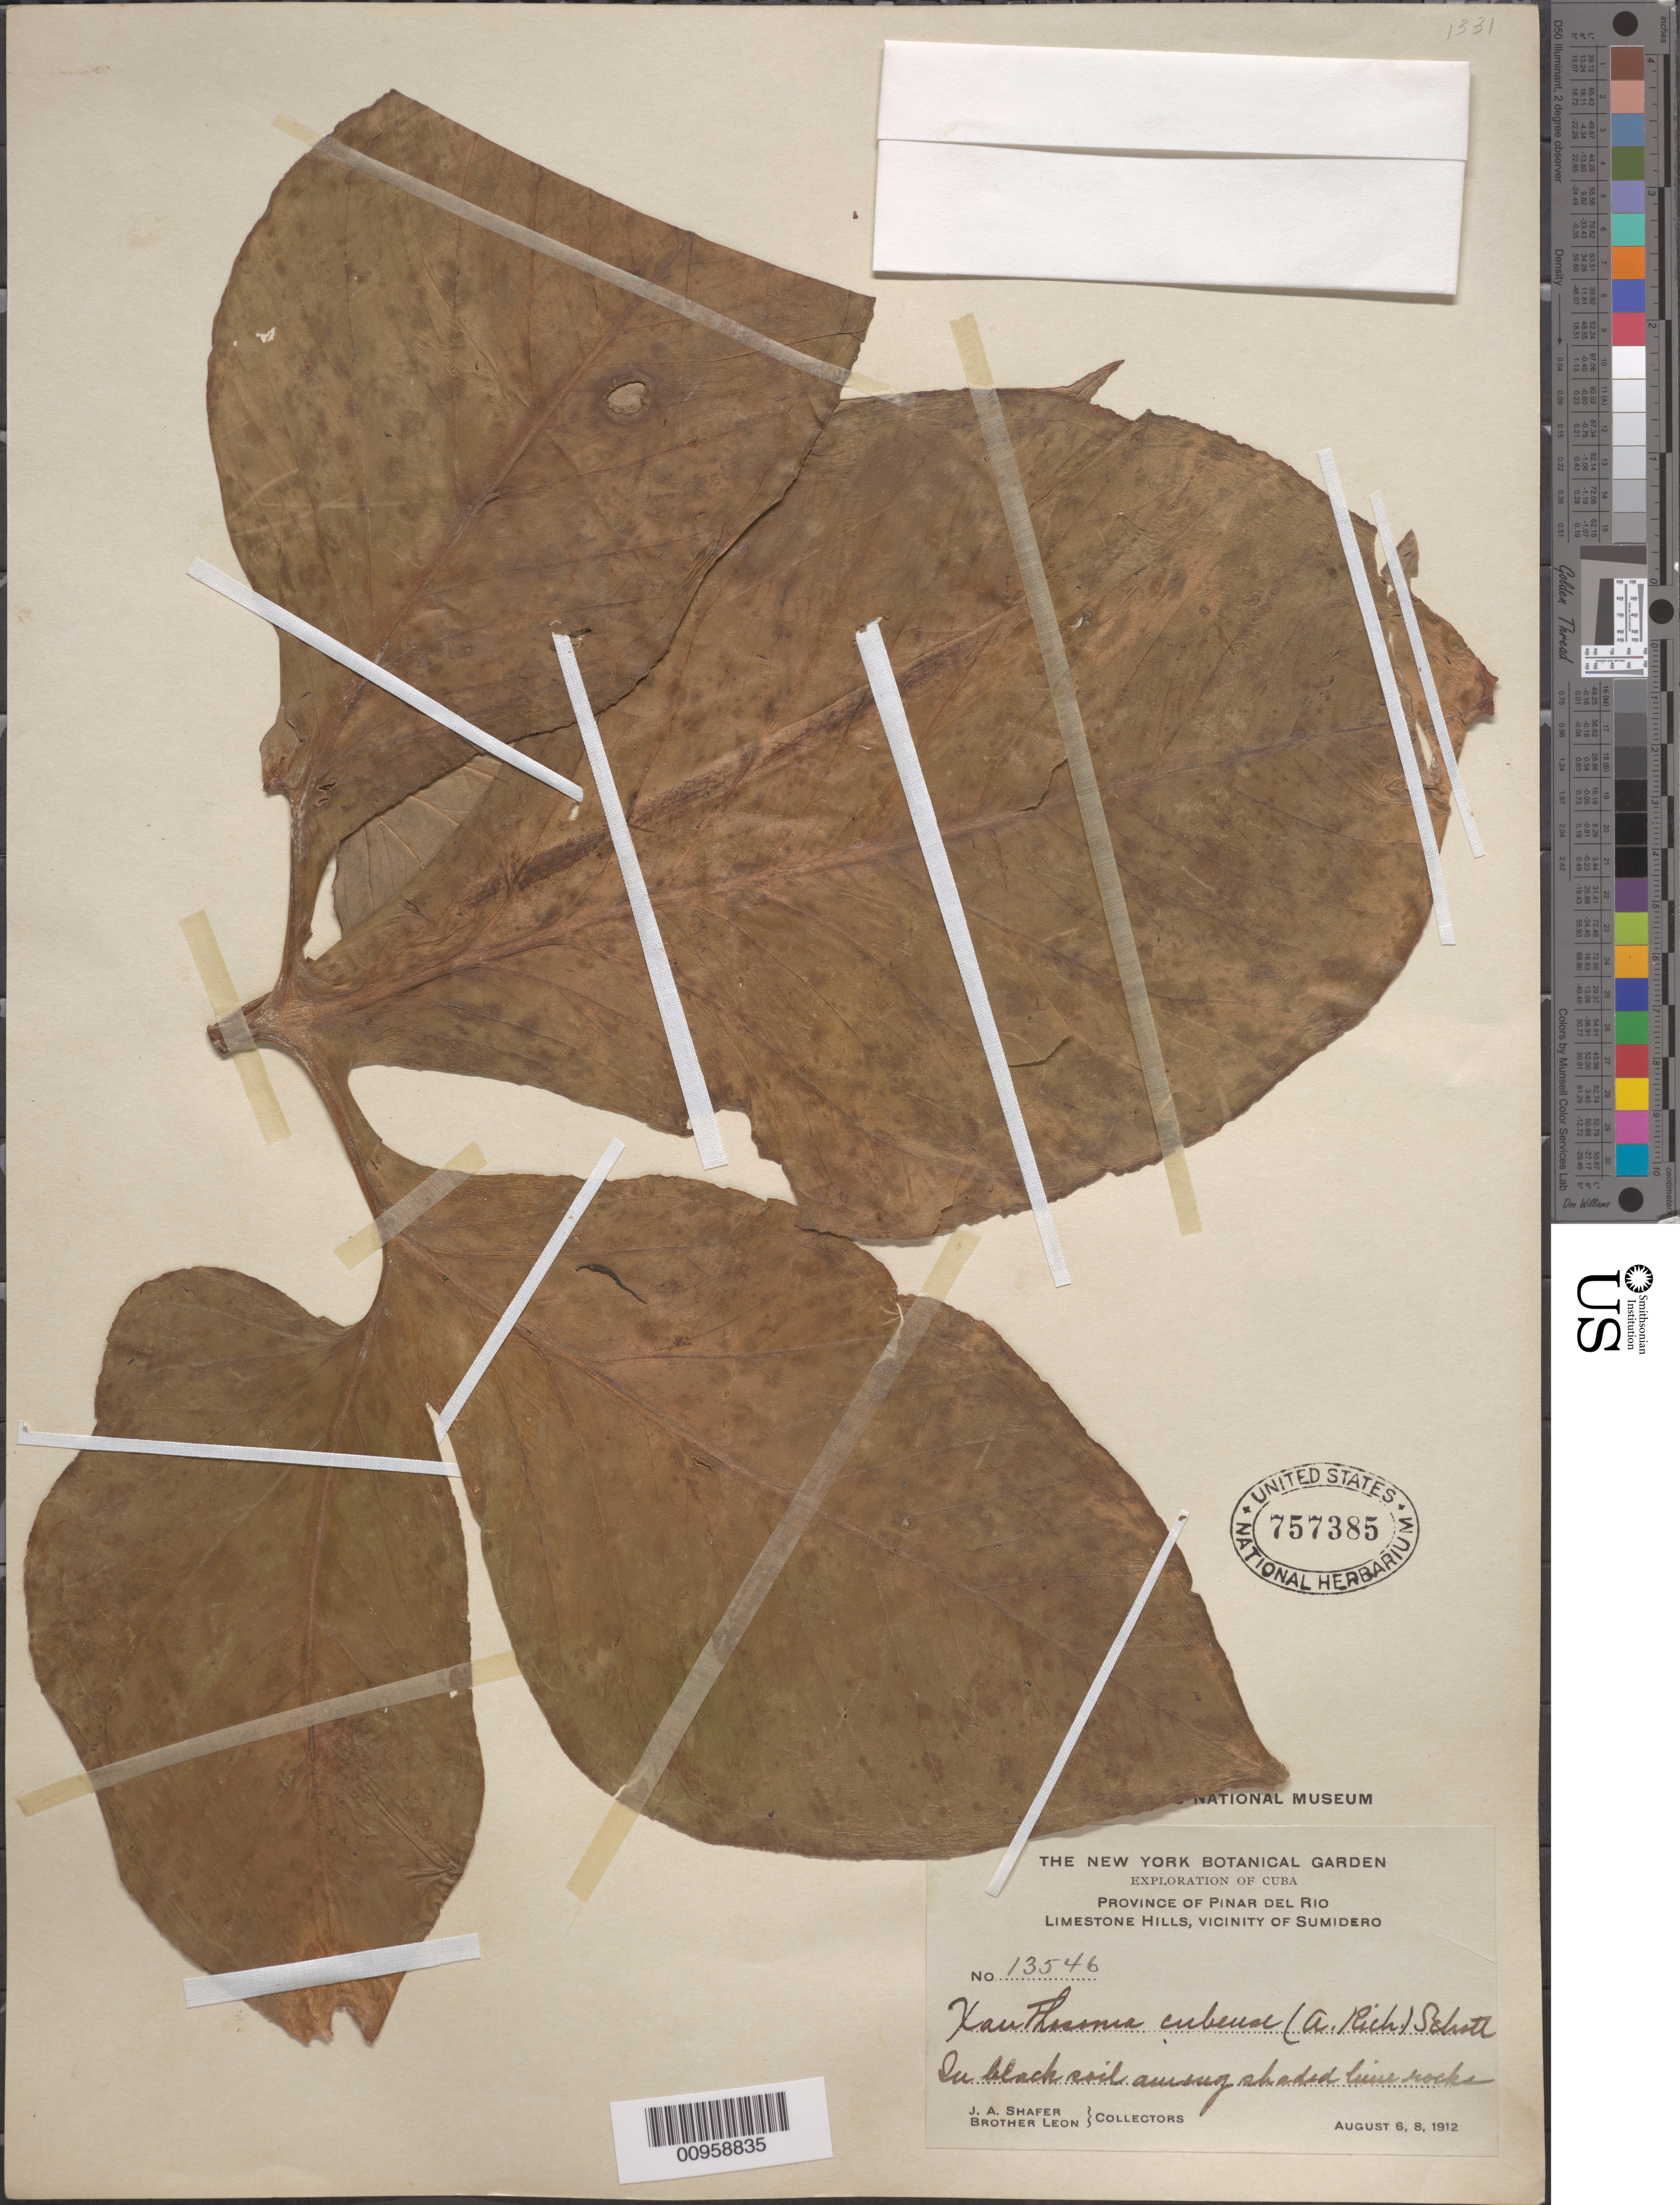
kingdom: Plantae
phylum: Tracheophyta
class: Liliopsida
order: Alismatales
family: Araceae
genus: Xanthosoma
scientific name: Xanthosoma cubense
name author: (Schott) Engl.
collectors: J. A. Shafer & Bro. León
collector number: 13546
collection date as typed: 06 Aug 1912 to 08 Aug 1912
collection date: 1912-08-06/1912-08-08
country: Cuba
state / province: Pinar del Rio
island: Cuba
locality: Vicinity of Sumidero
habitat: On black soil among shaded lime rocks in limestone hills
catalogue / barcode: US 757385